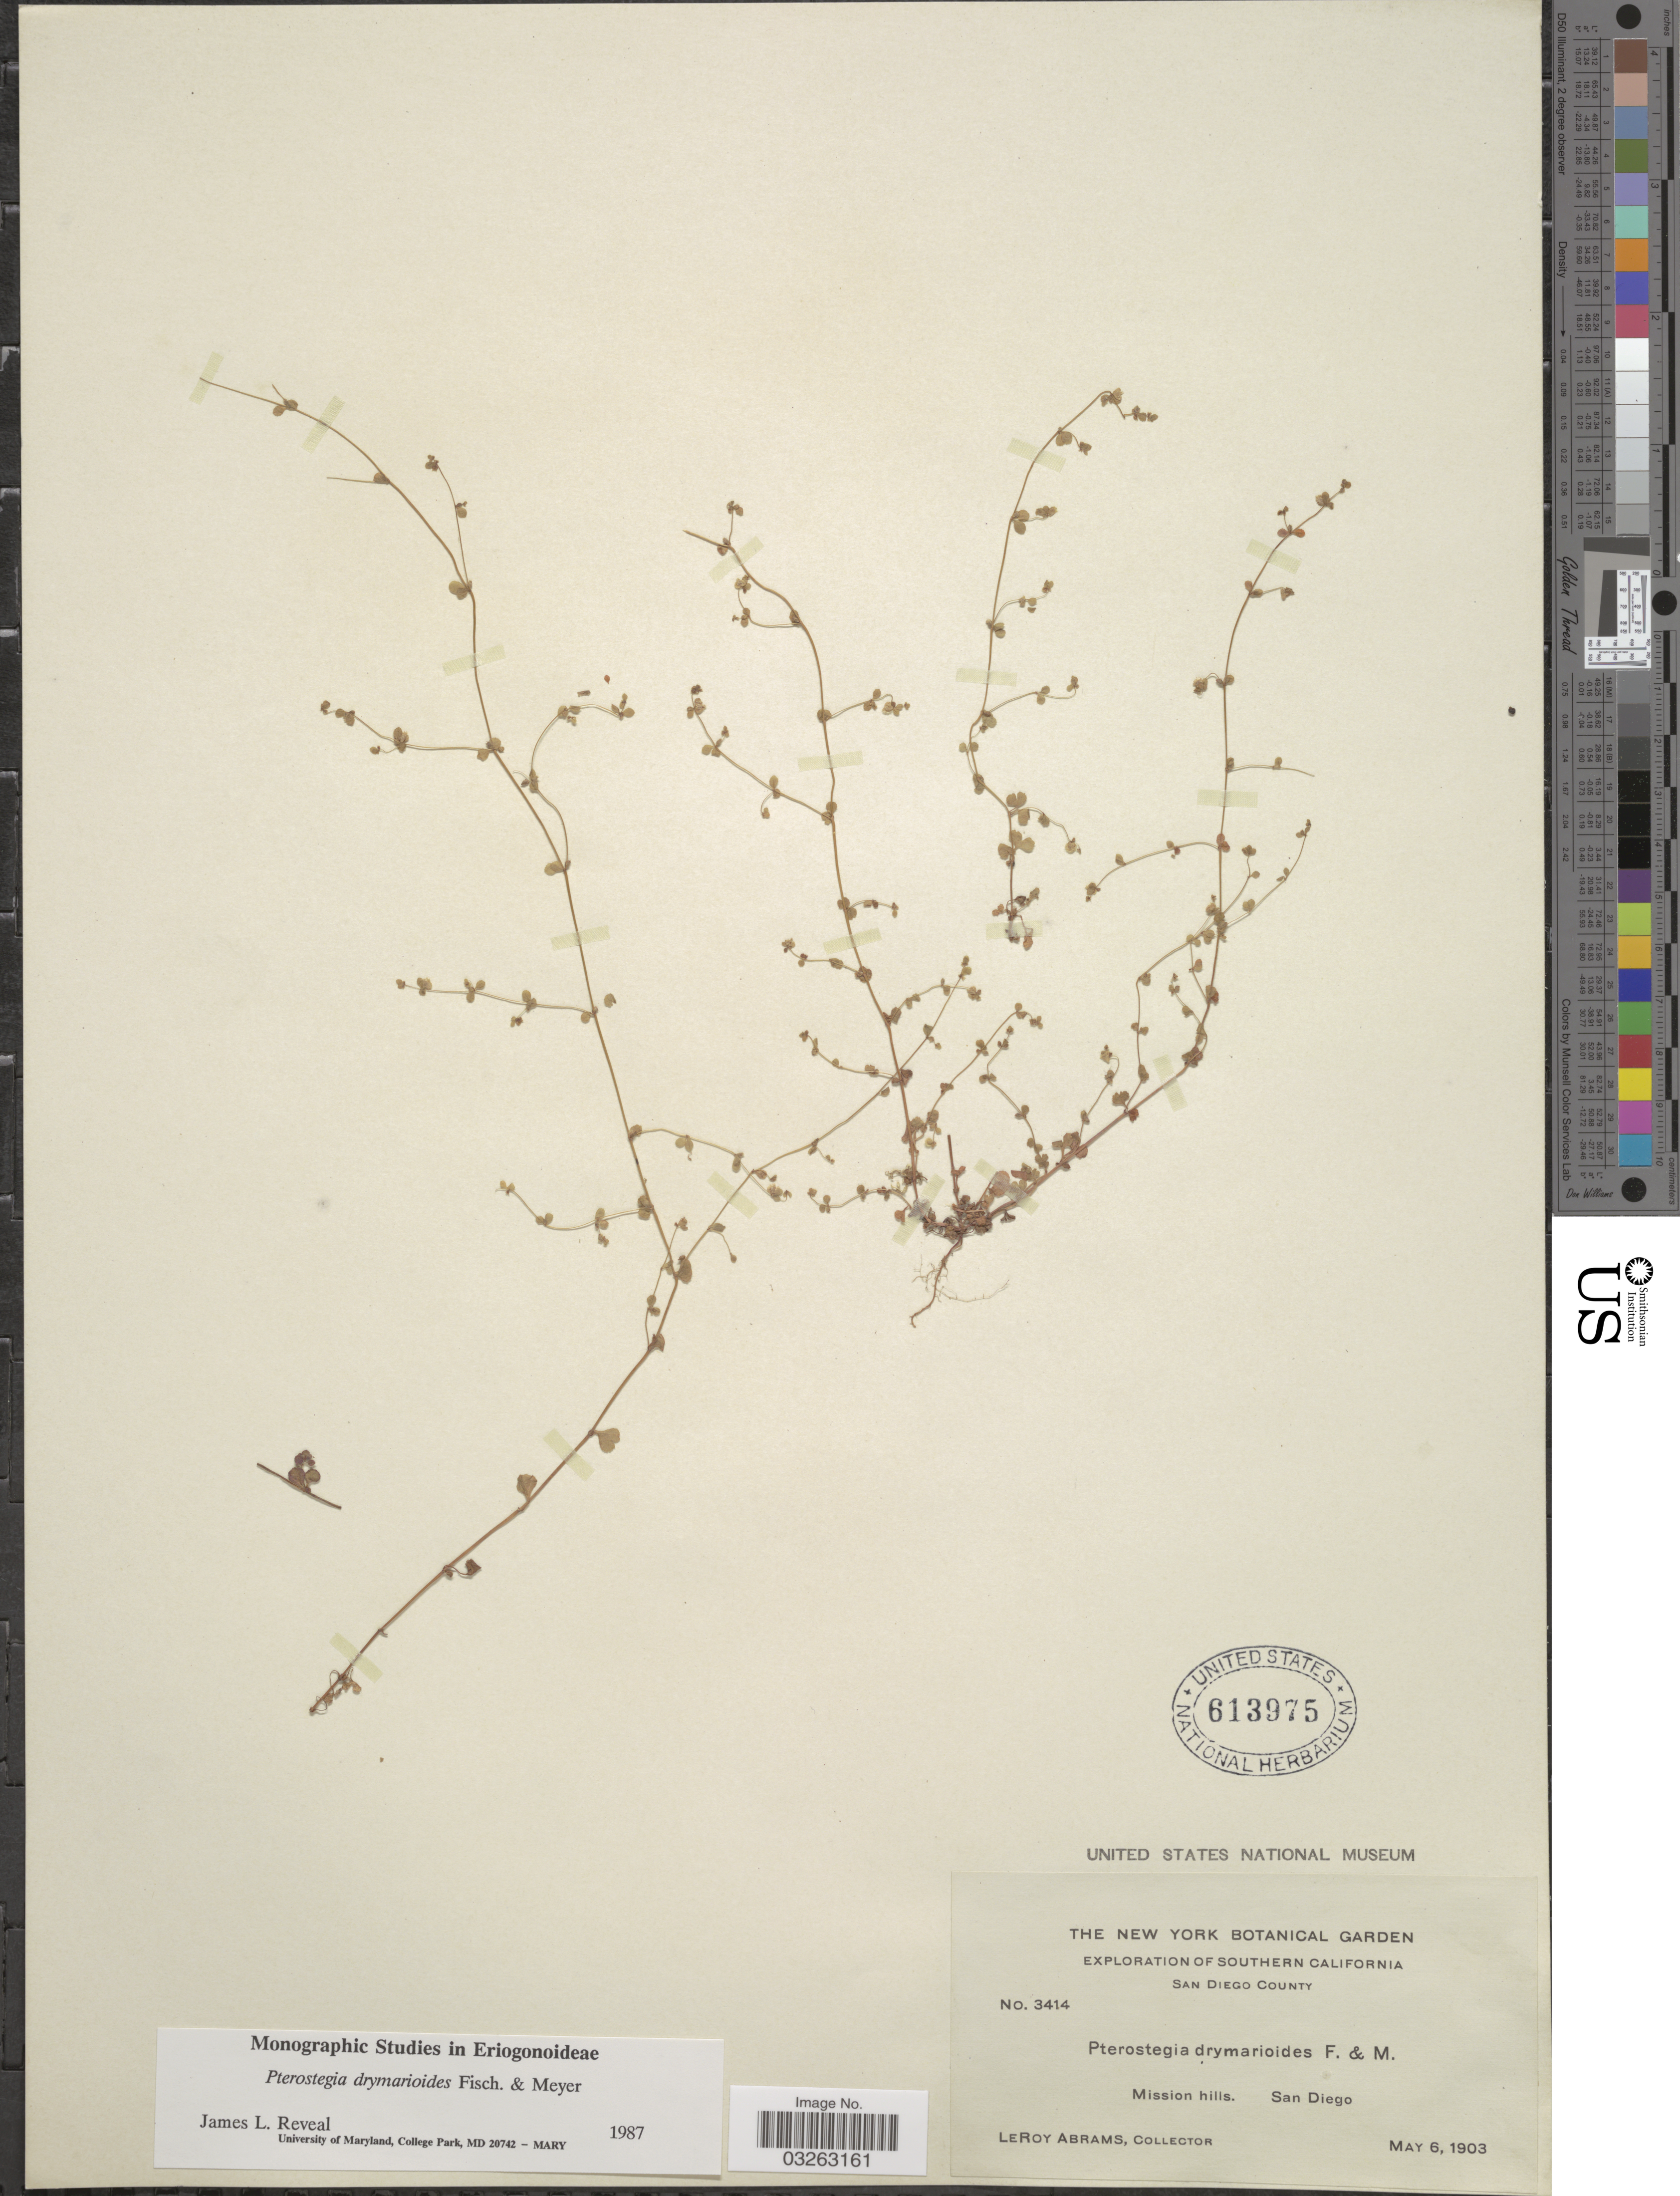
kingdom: Plantae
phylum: Tracheophyta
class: Magnoliopsida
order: Caryophyllales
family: Polygonaceae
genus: Pterostegia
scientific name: Pterostegia drymarioides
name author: Fisch. & C.A. Mey.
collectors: L. Abrams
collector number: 3414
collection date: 1903-05-06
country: United States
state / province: California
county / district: San Diego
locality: Southern California, San Diego County, Mission hills, San Diego.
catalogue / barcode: US 613975